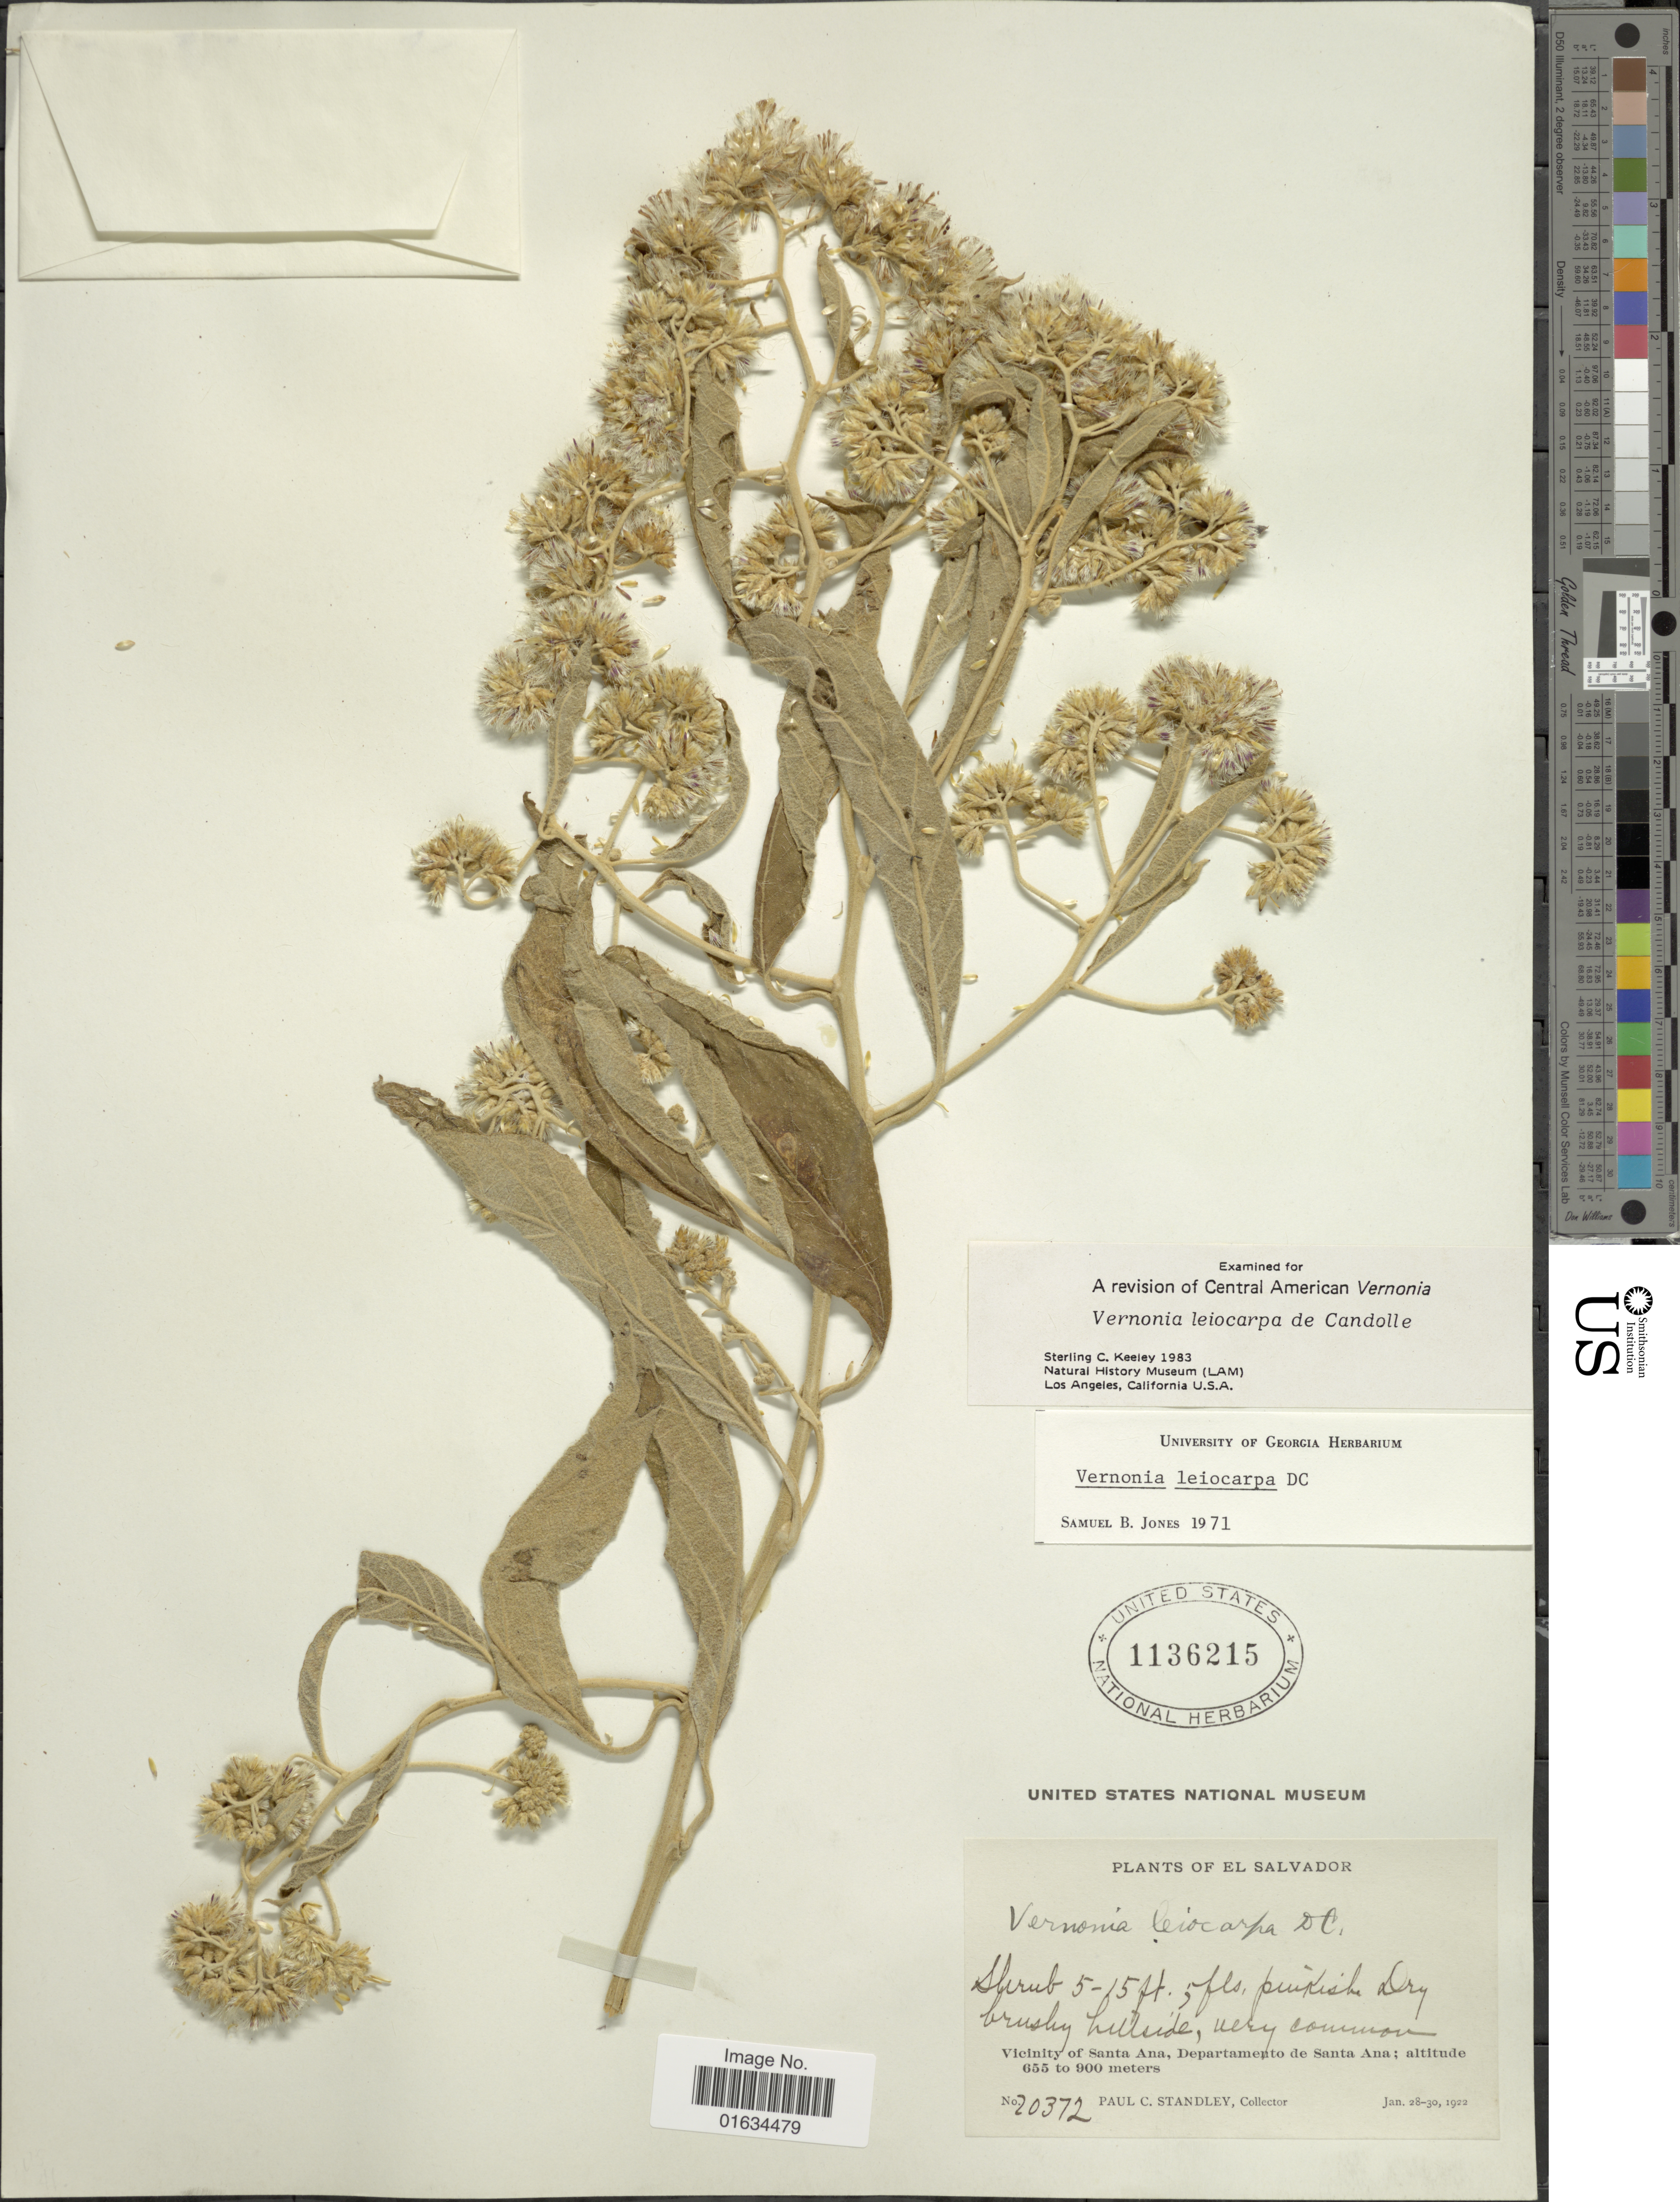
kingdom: Plantae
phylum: Tracheophyta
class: Magnoliopsida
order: Asterales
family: Asteraceae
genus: Eremosis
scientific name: Eremosis leiocarpa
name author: (DC.) Gleason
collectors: P. C. Standley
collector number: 20372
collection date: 1922-01-20/1922-01-30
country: El Salvador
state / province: Santa Ana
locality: Vicinity of Santa Ana, Departamento de Santa Ana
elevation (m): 655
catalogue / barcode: US 1136215